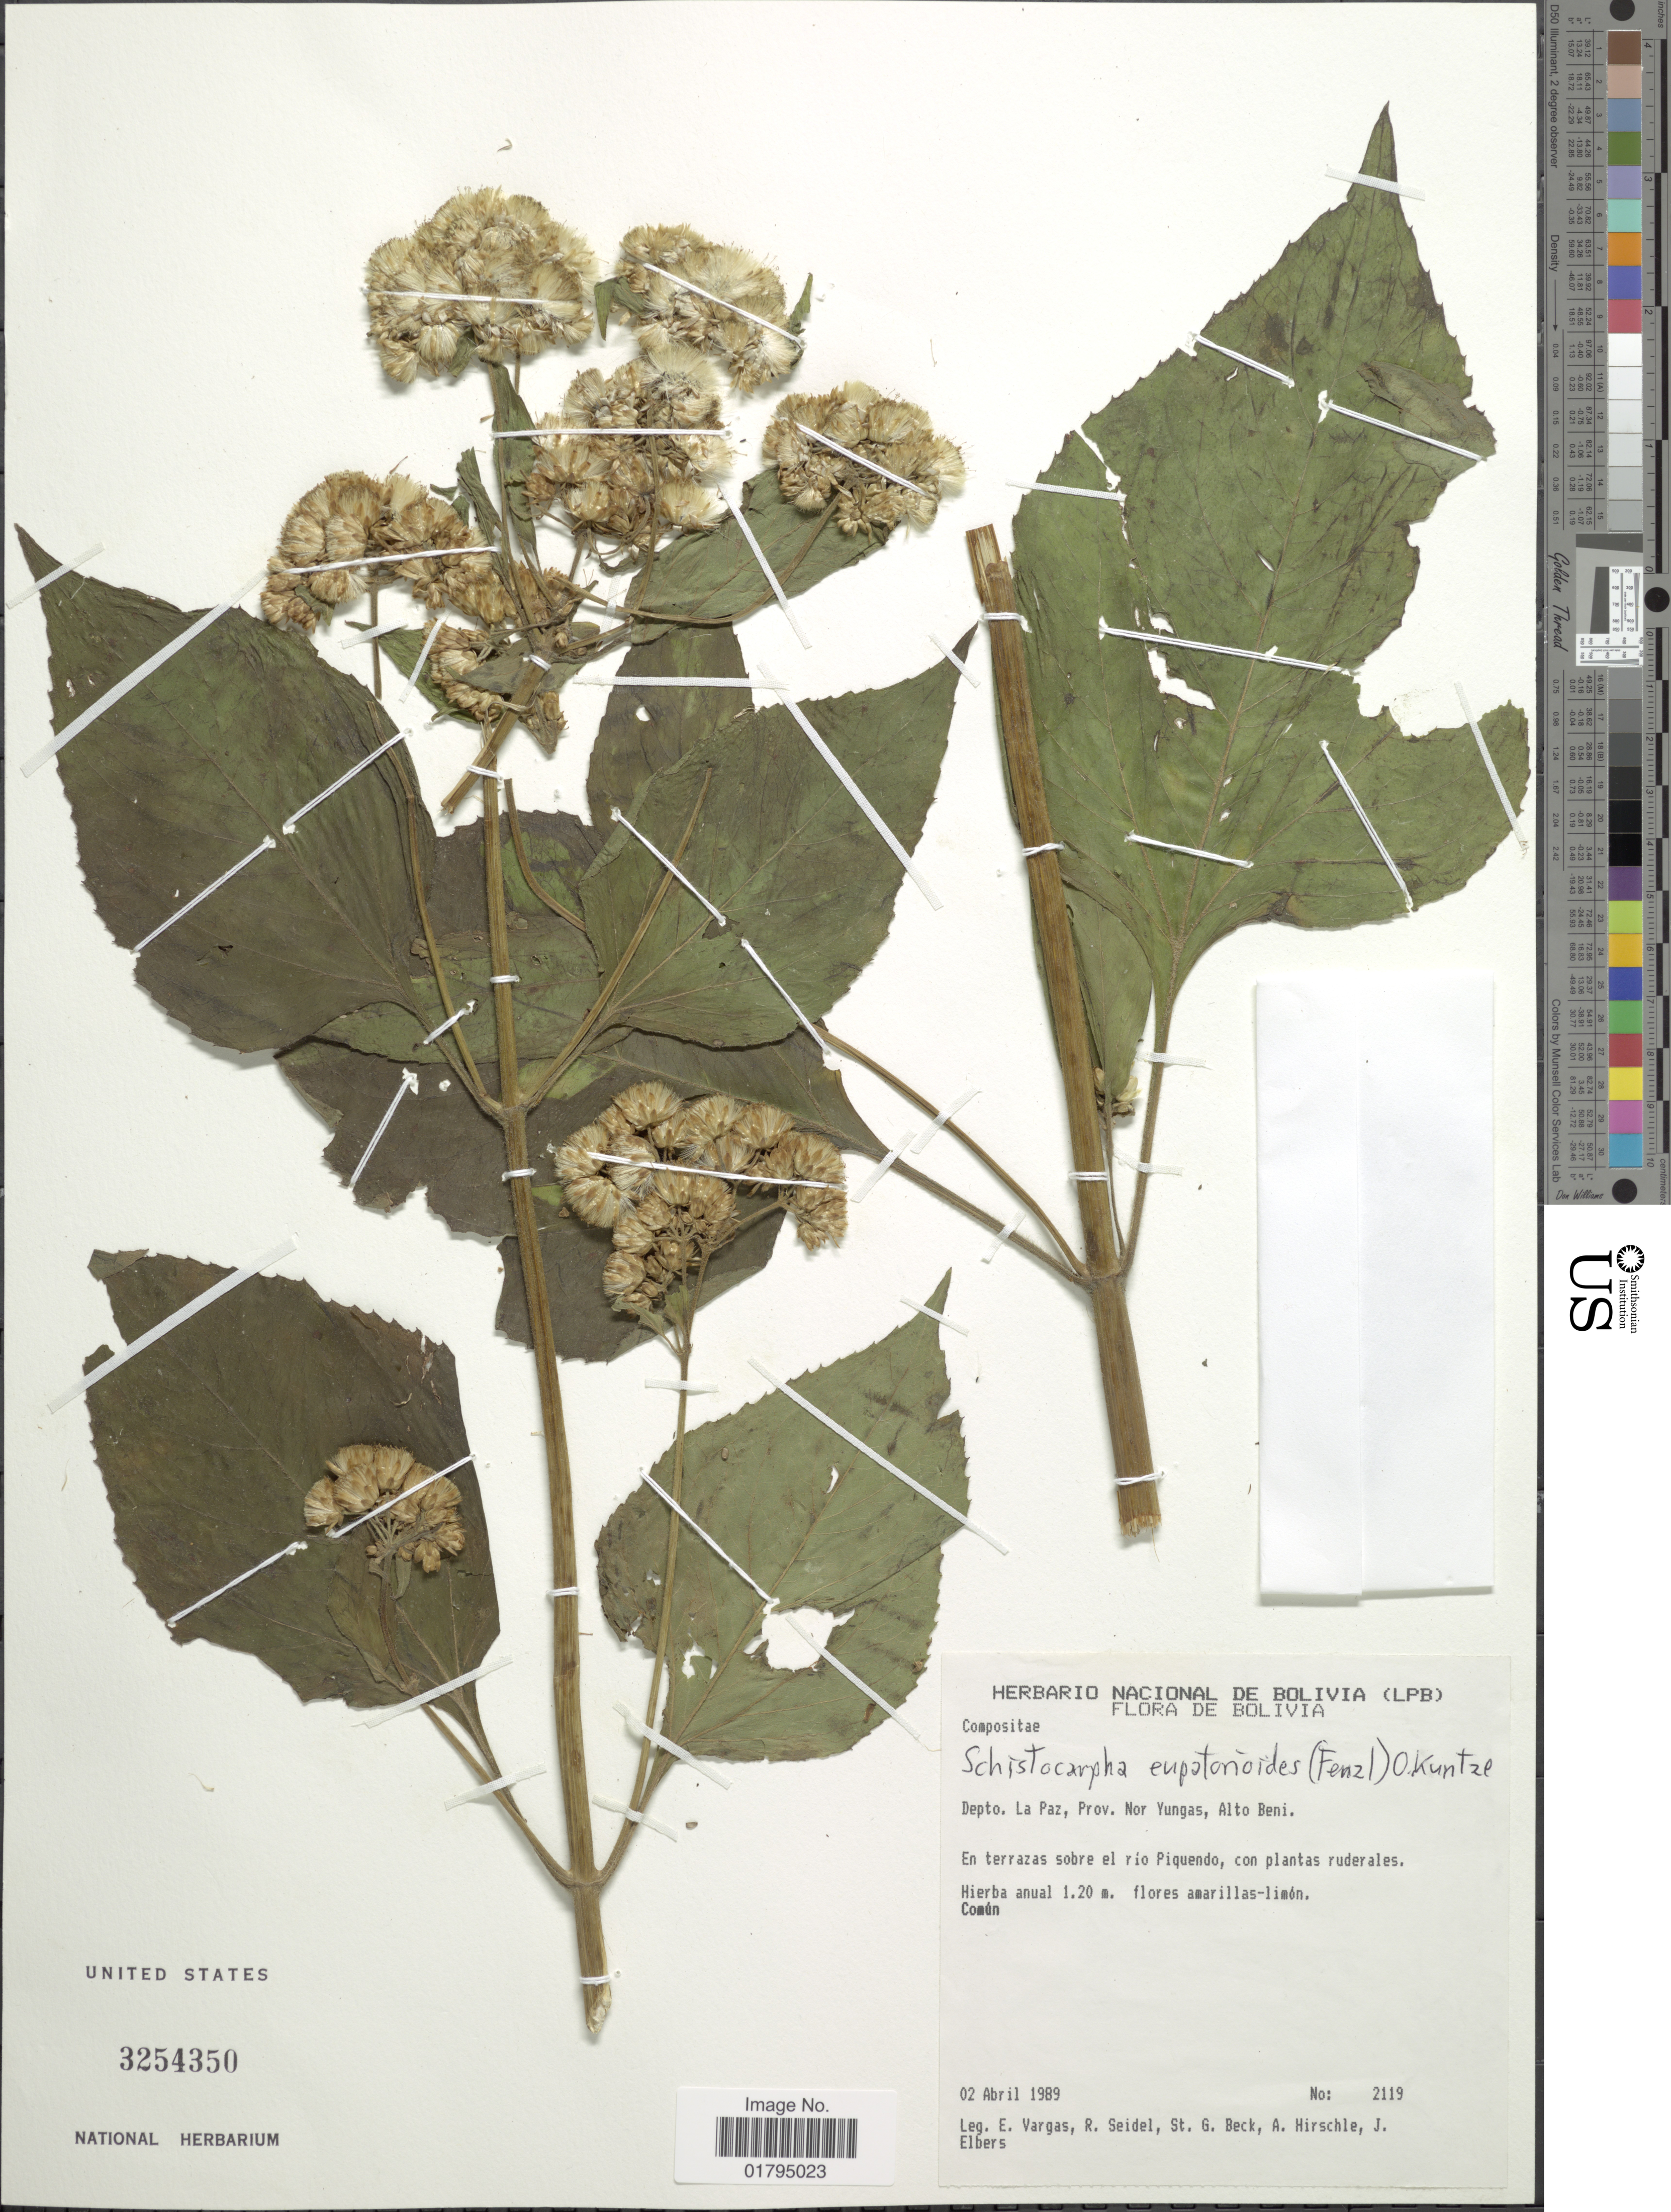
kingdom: Plantae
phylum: Tracheophyta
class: Magnoliopsida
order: Asterales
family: Asteraceae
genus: Schistocarpha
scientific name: Schistocarpha eupatorioides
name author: (Fenzl) Kuntze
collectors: E. Vargas, R. Seidel, S. G. Beck, A. Hirschle & J. Elbers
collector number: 2119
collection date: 1989-04-02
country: Bolivia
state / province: La Paz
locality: Prov. Nor Yungas, Alto Beni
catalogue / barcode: US 3254350